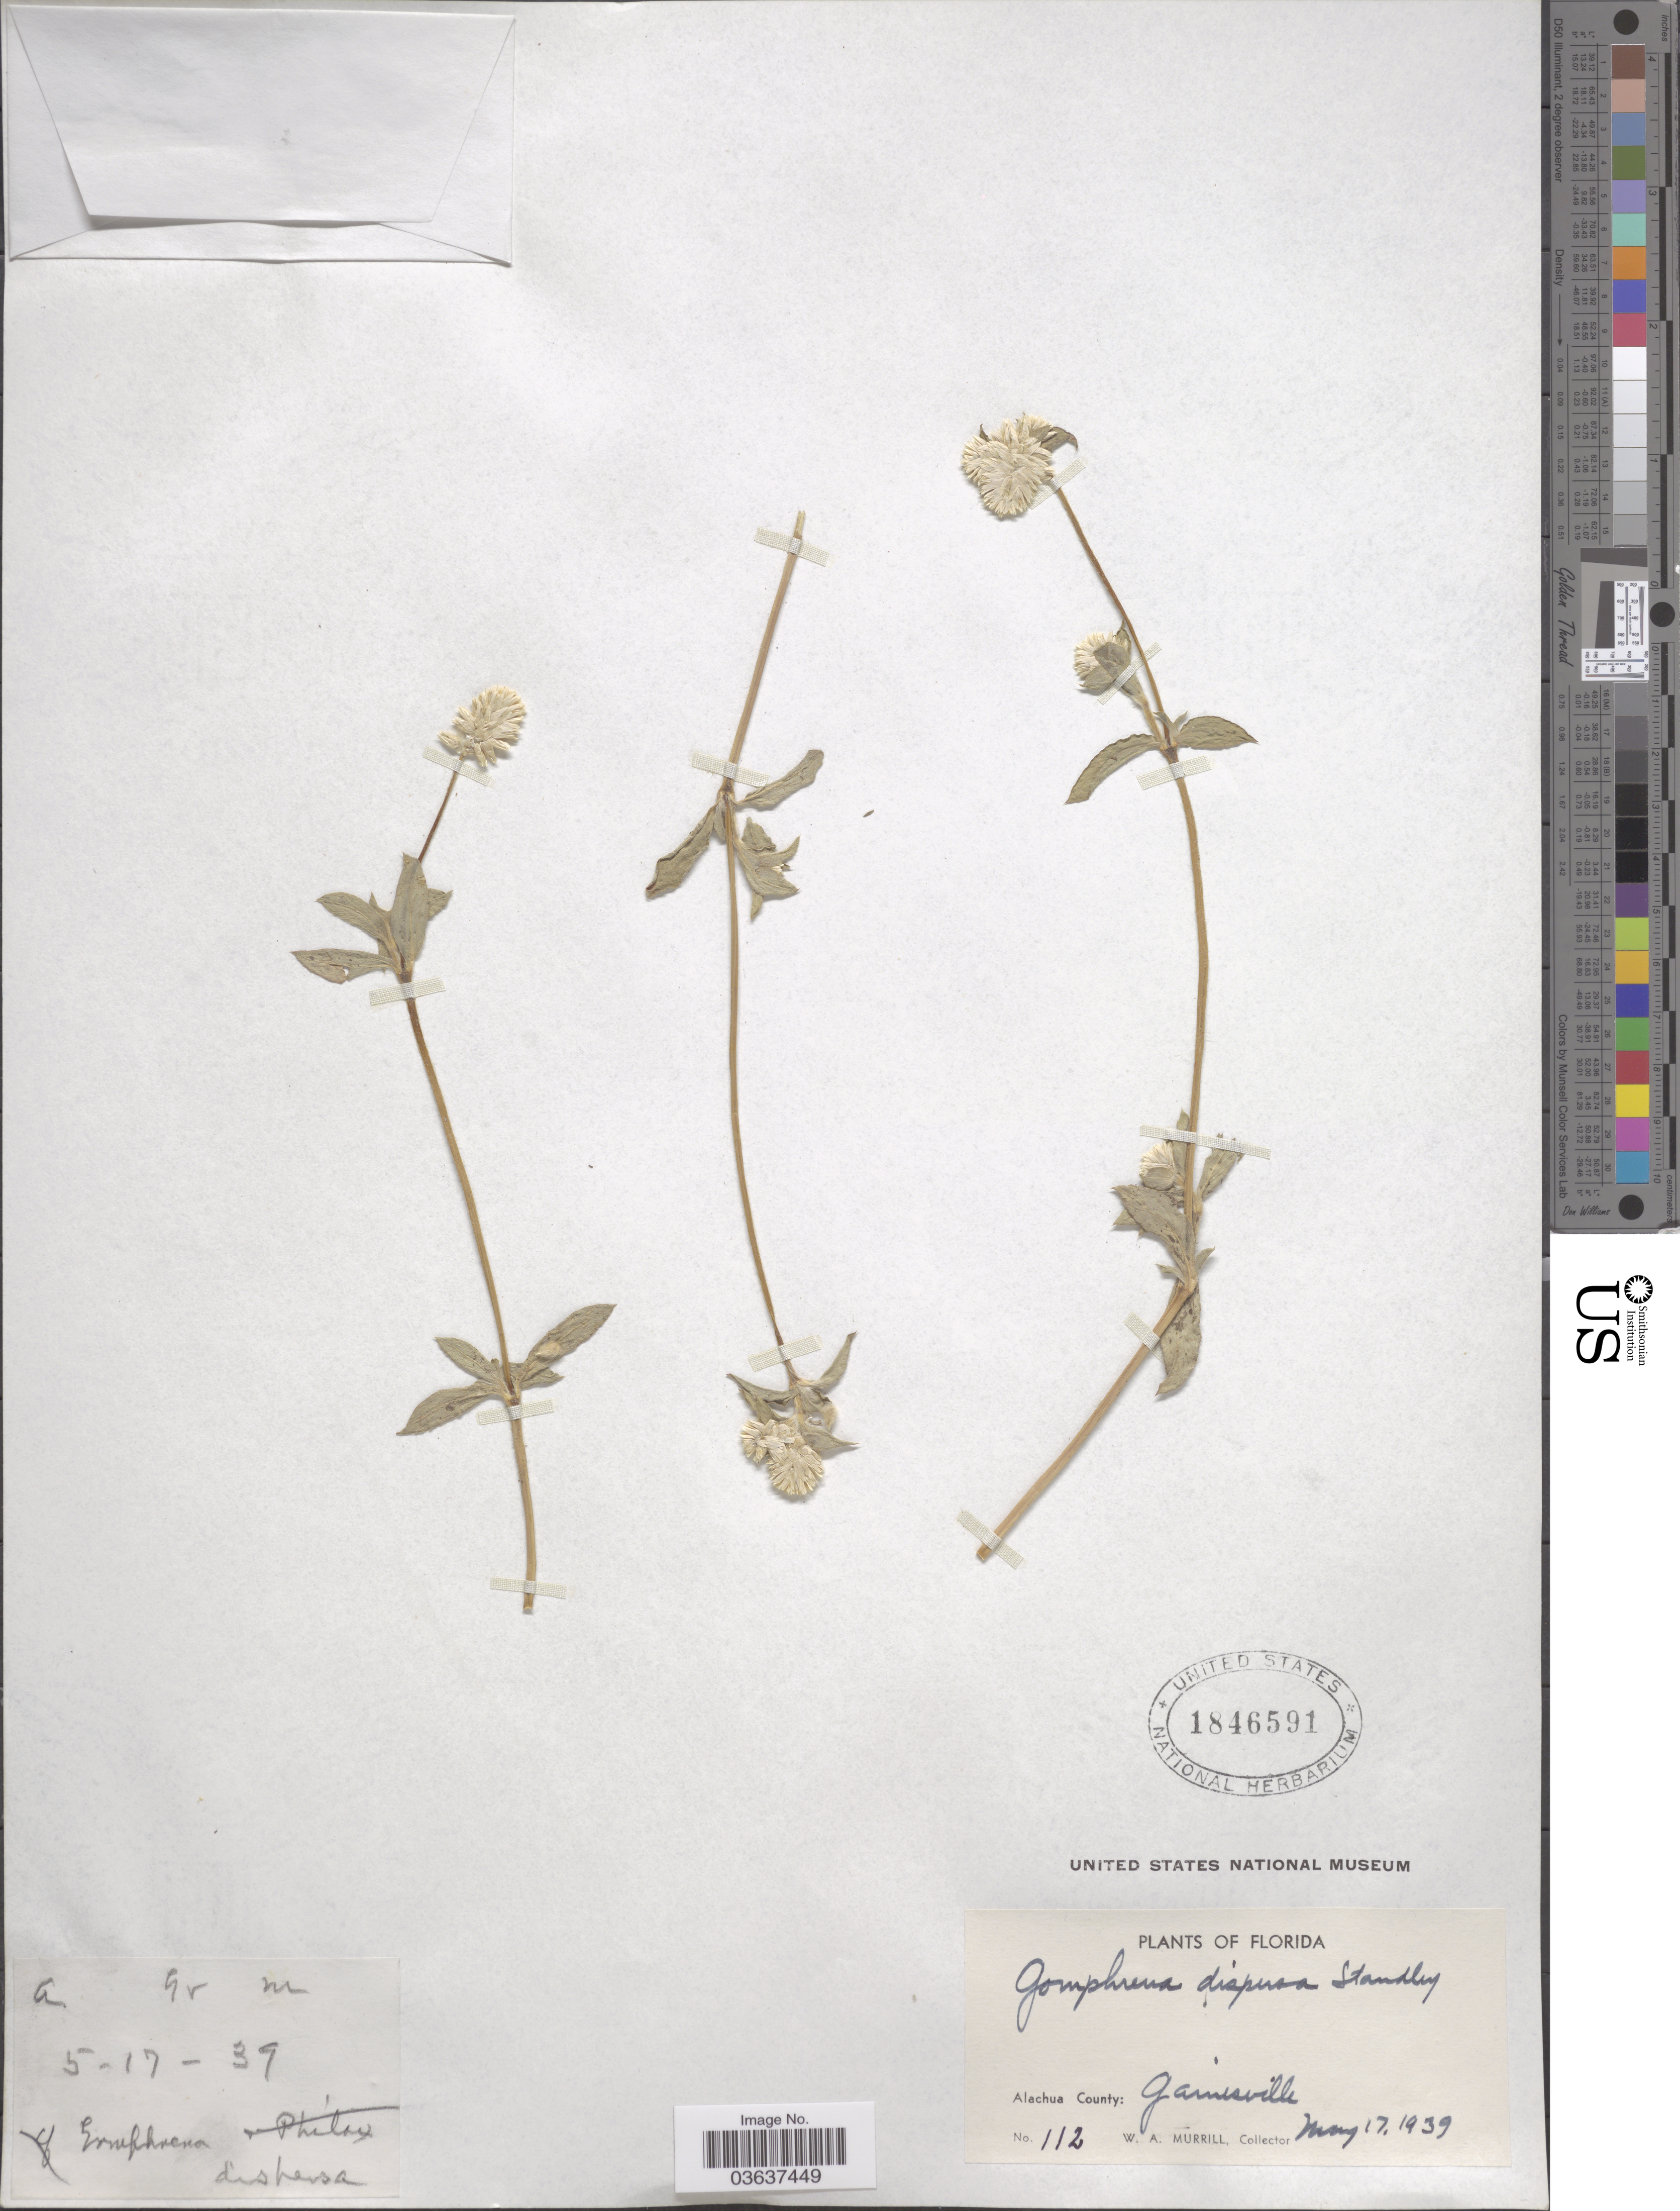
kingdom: Plantae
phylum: Tracheophyta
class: Magnoliopsida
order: Caryophyllales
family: Amaranthaceae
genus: Gomphrena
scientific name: Gomphrena dispersa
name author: Standl.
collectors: W. A. Murrill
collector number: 112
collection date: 1939-05-17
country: United States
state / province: Florida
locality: Alachua County: Gainesville.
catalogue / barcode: US 1846591